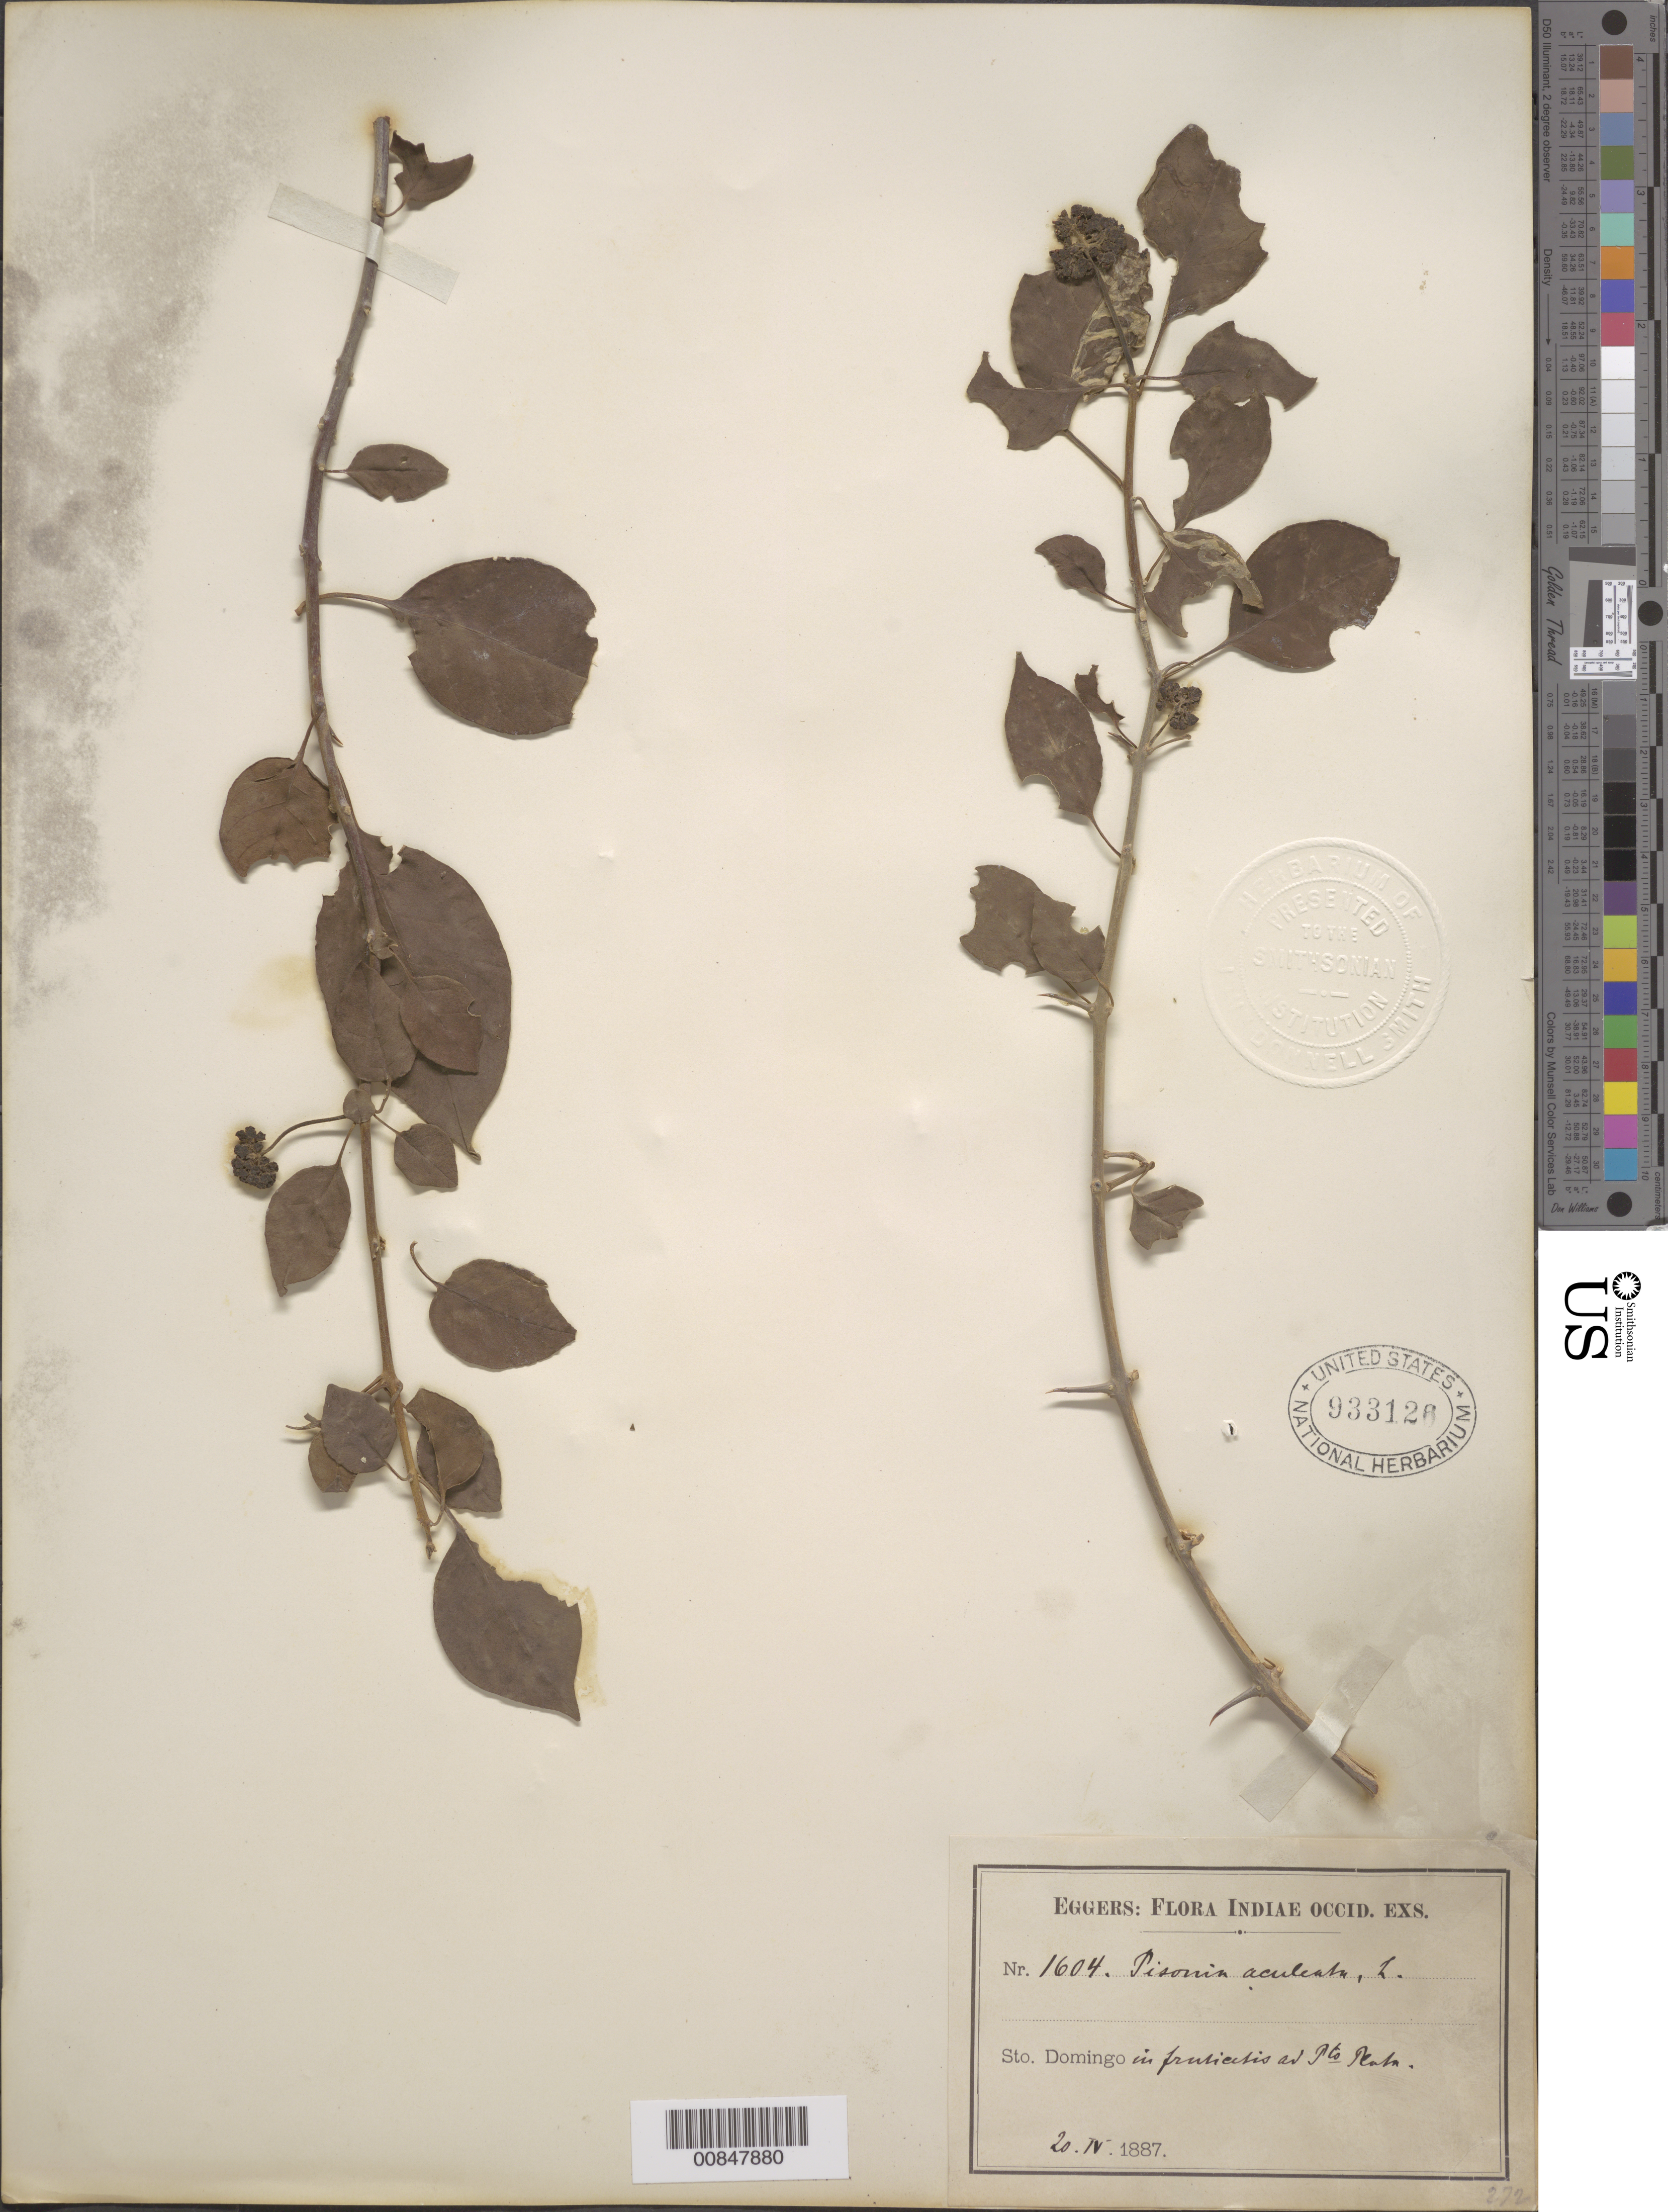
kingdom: Plantae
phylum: Tracheophyta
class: Magnoliopsida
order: Caryophyllales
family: Nyctaginaceae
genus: Pisonia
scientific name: Pisonia aculeata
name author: L.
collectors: H. F. A. von Eggers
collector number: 1604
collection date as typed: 20 Apr 1887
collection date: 1887-04-20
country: Dominican Republic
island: Hispaniola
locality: Sto. Domingo. Ad Pto. Plata.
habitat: In fruticetis.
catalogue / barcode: US 933126